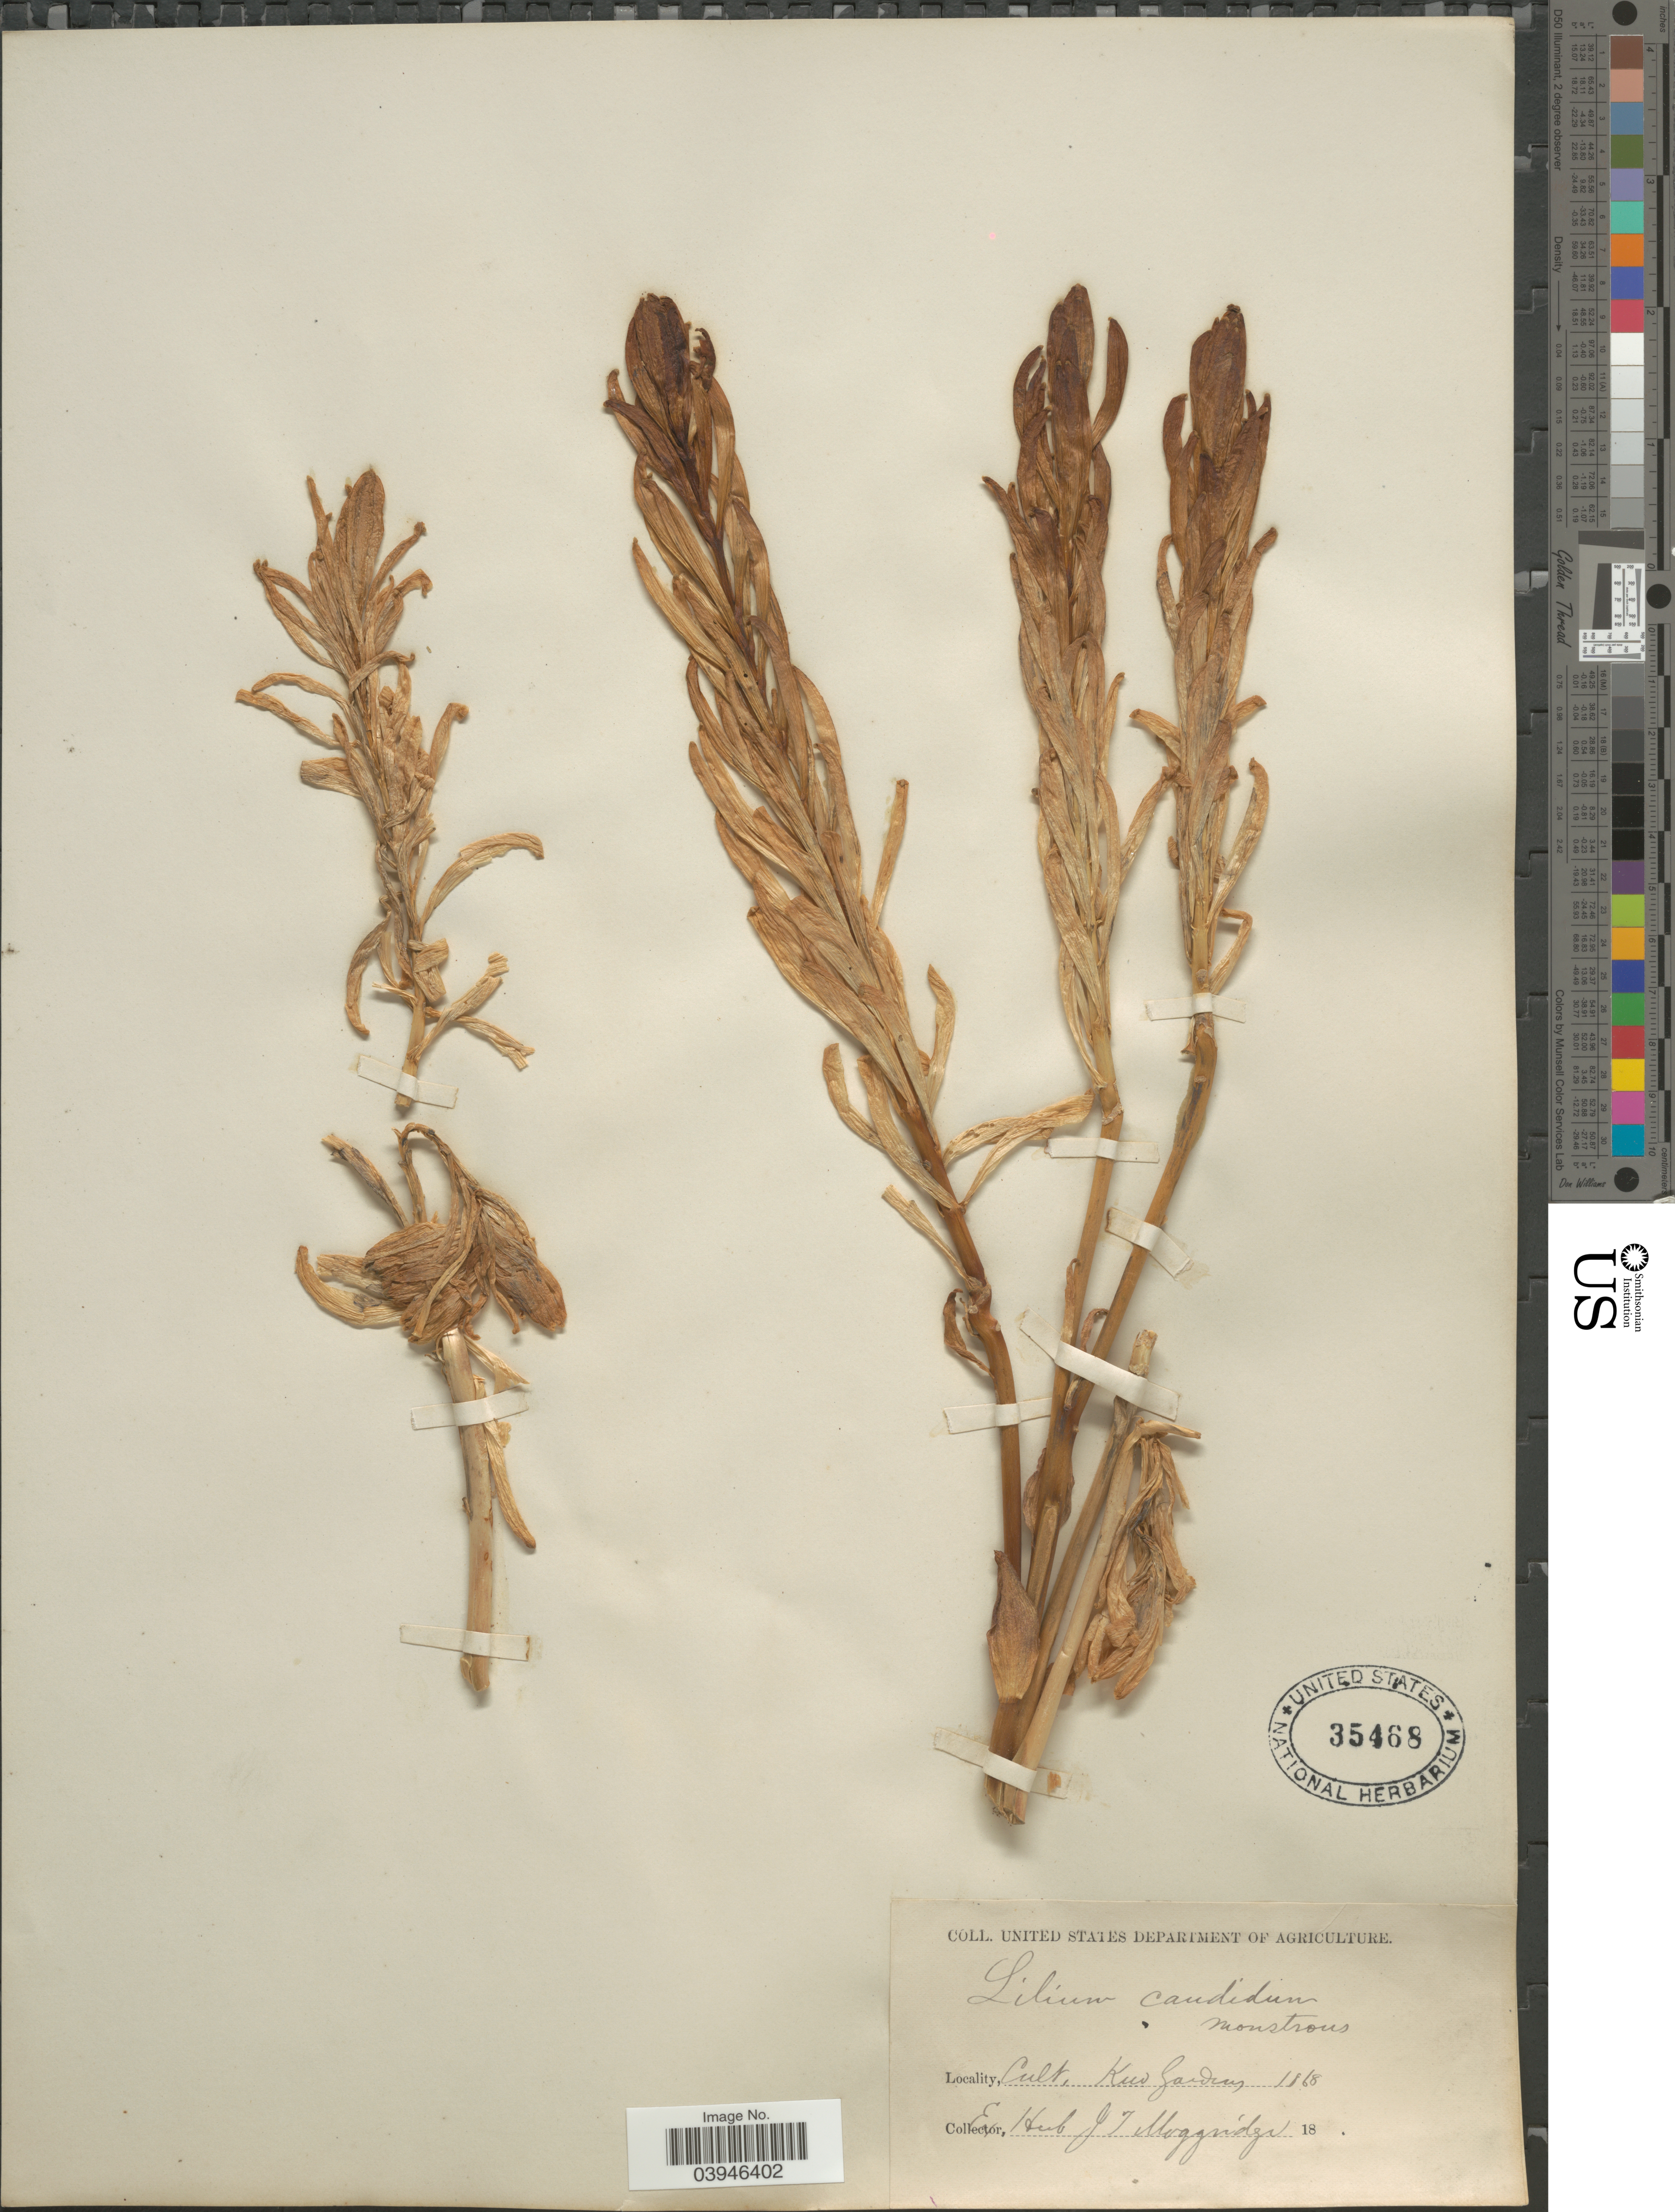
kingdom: Plantae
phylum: Tracheophyta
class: Liliopsida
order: Liliales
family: Liliaceae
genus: Lilium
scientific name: Lilium candidum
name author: L.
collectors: ex herb. J.T. Moggridge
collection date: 1868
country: United Kingdom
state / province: England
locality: Kew Gardens.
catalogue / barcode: US 35468